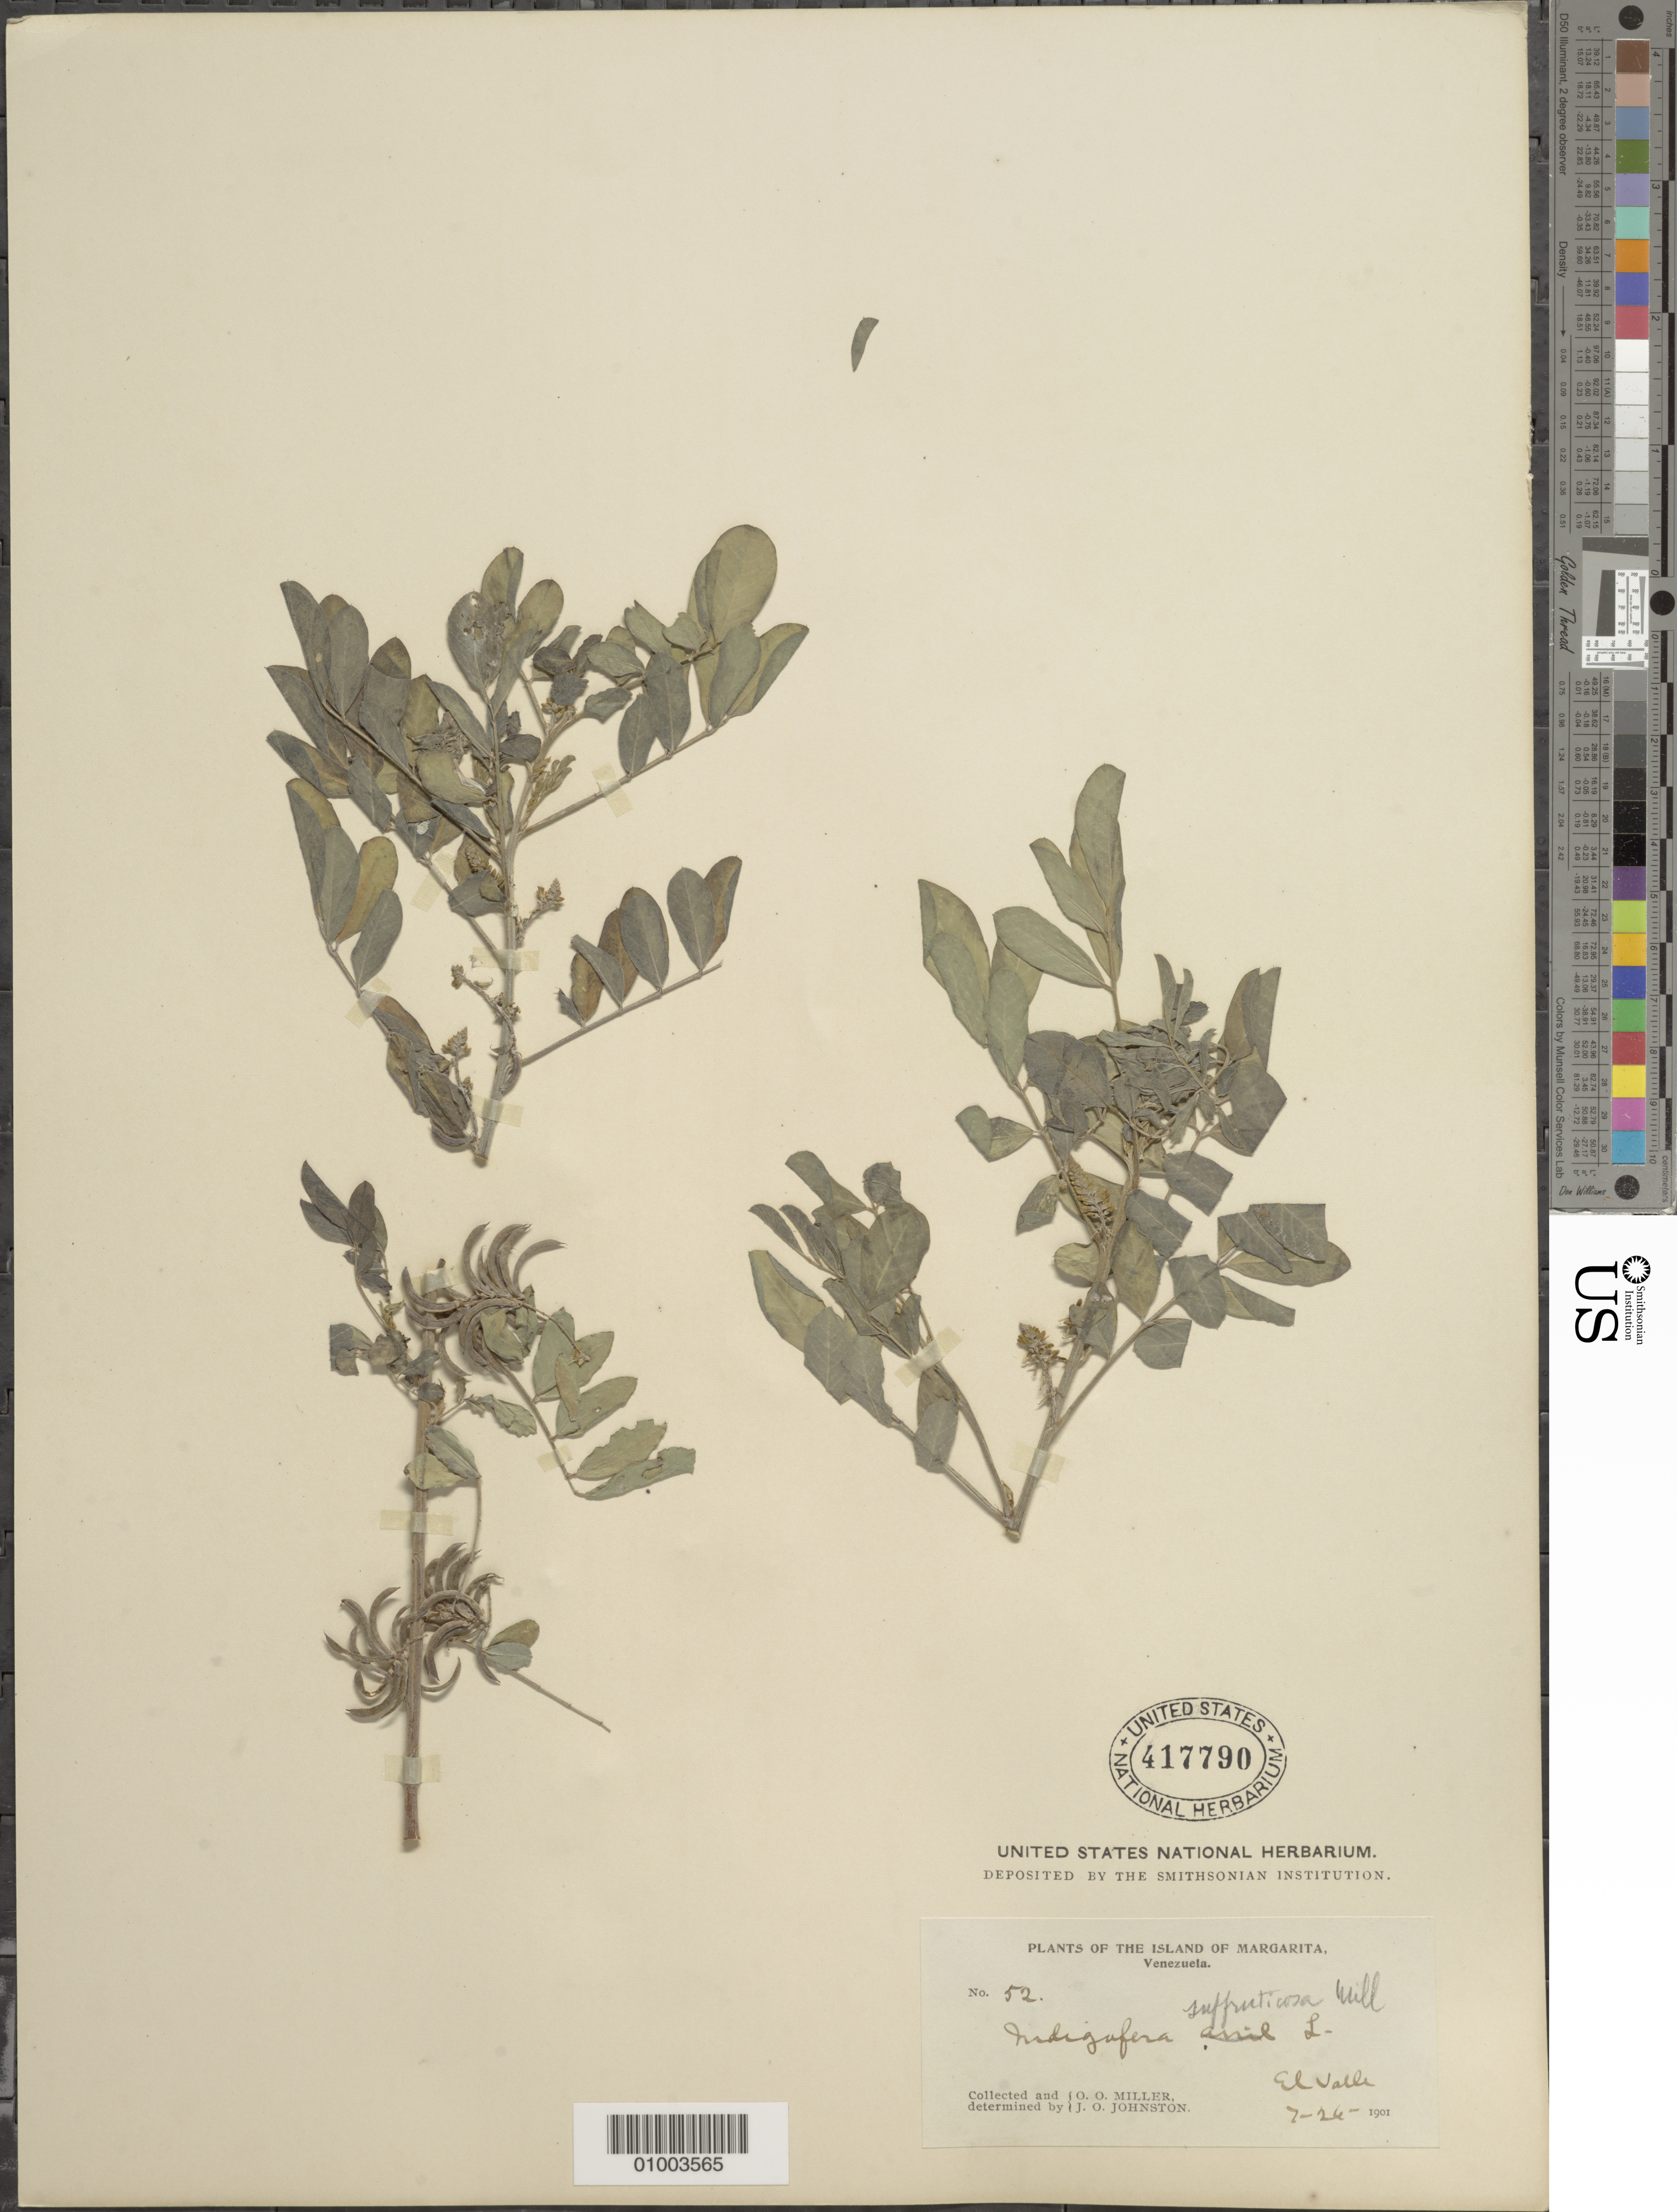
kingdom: Plantae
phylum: Tracheophyta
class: Magnoliopsida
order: Fabales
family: Fabaceae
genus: Indigofera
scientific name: Indigofera suffruticosa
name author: Mill.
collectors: O. O. Miller & J. Johnston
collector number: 52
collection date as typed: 26 Jul 1901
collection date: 1901-07-26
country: Venezuela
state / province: Nueva Esparta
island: Margarita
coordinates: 0 N, 0 E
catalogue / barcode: US 417790